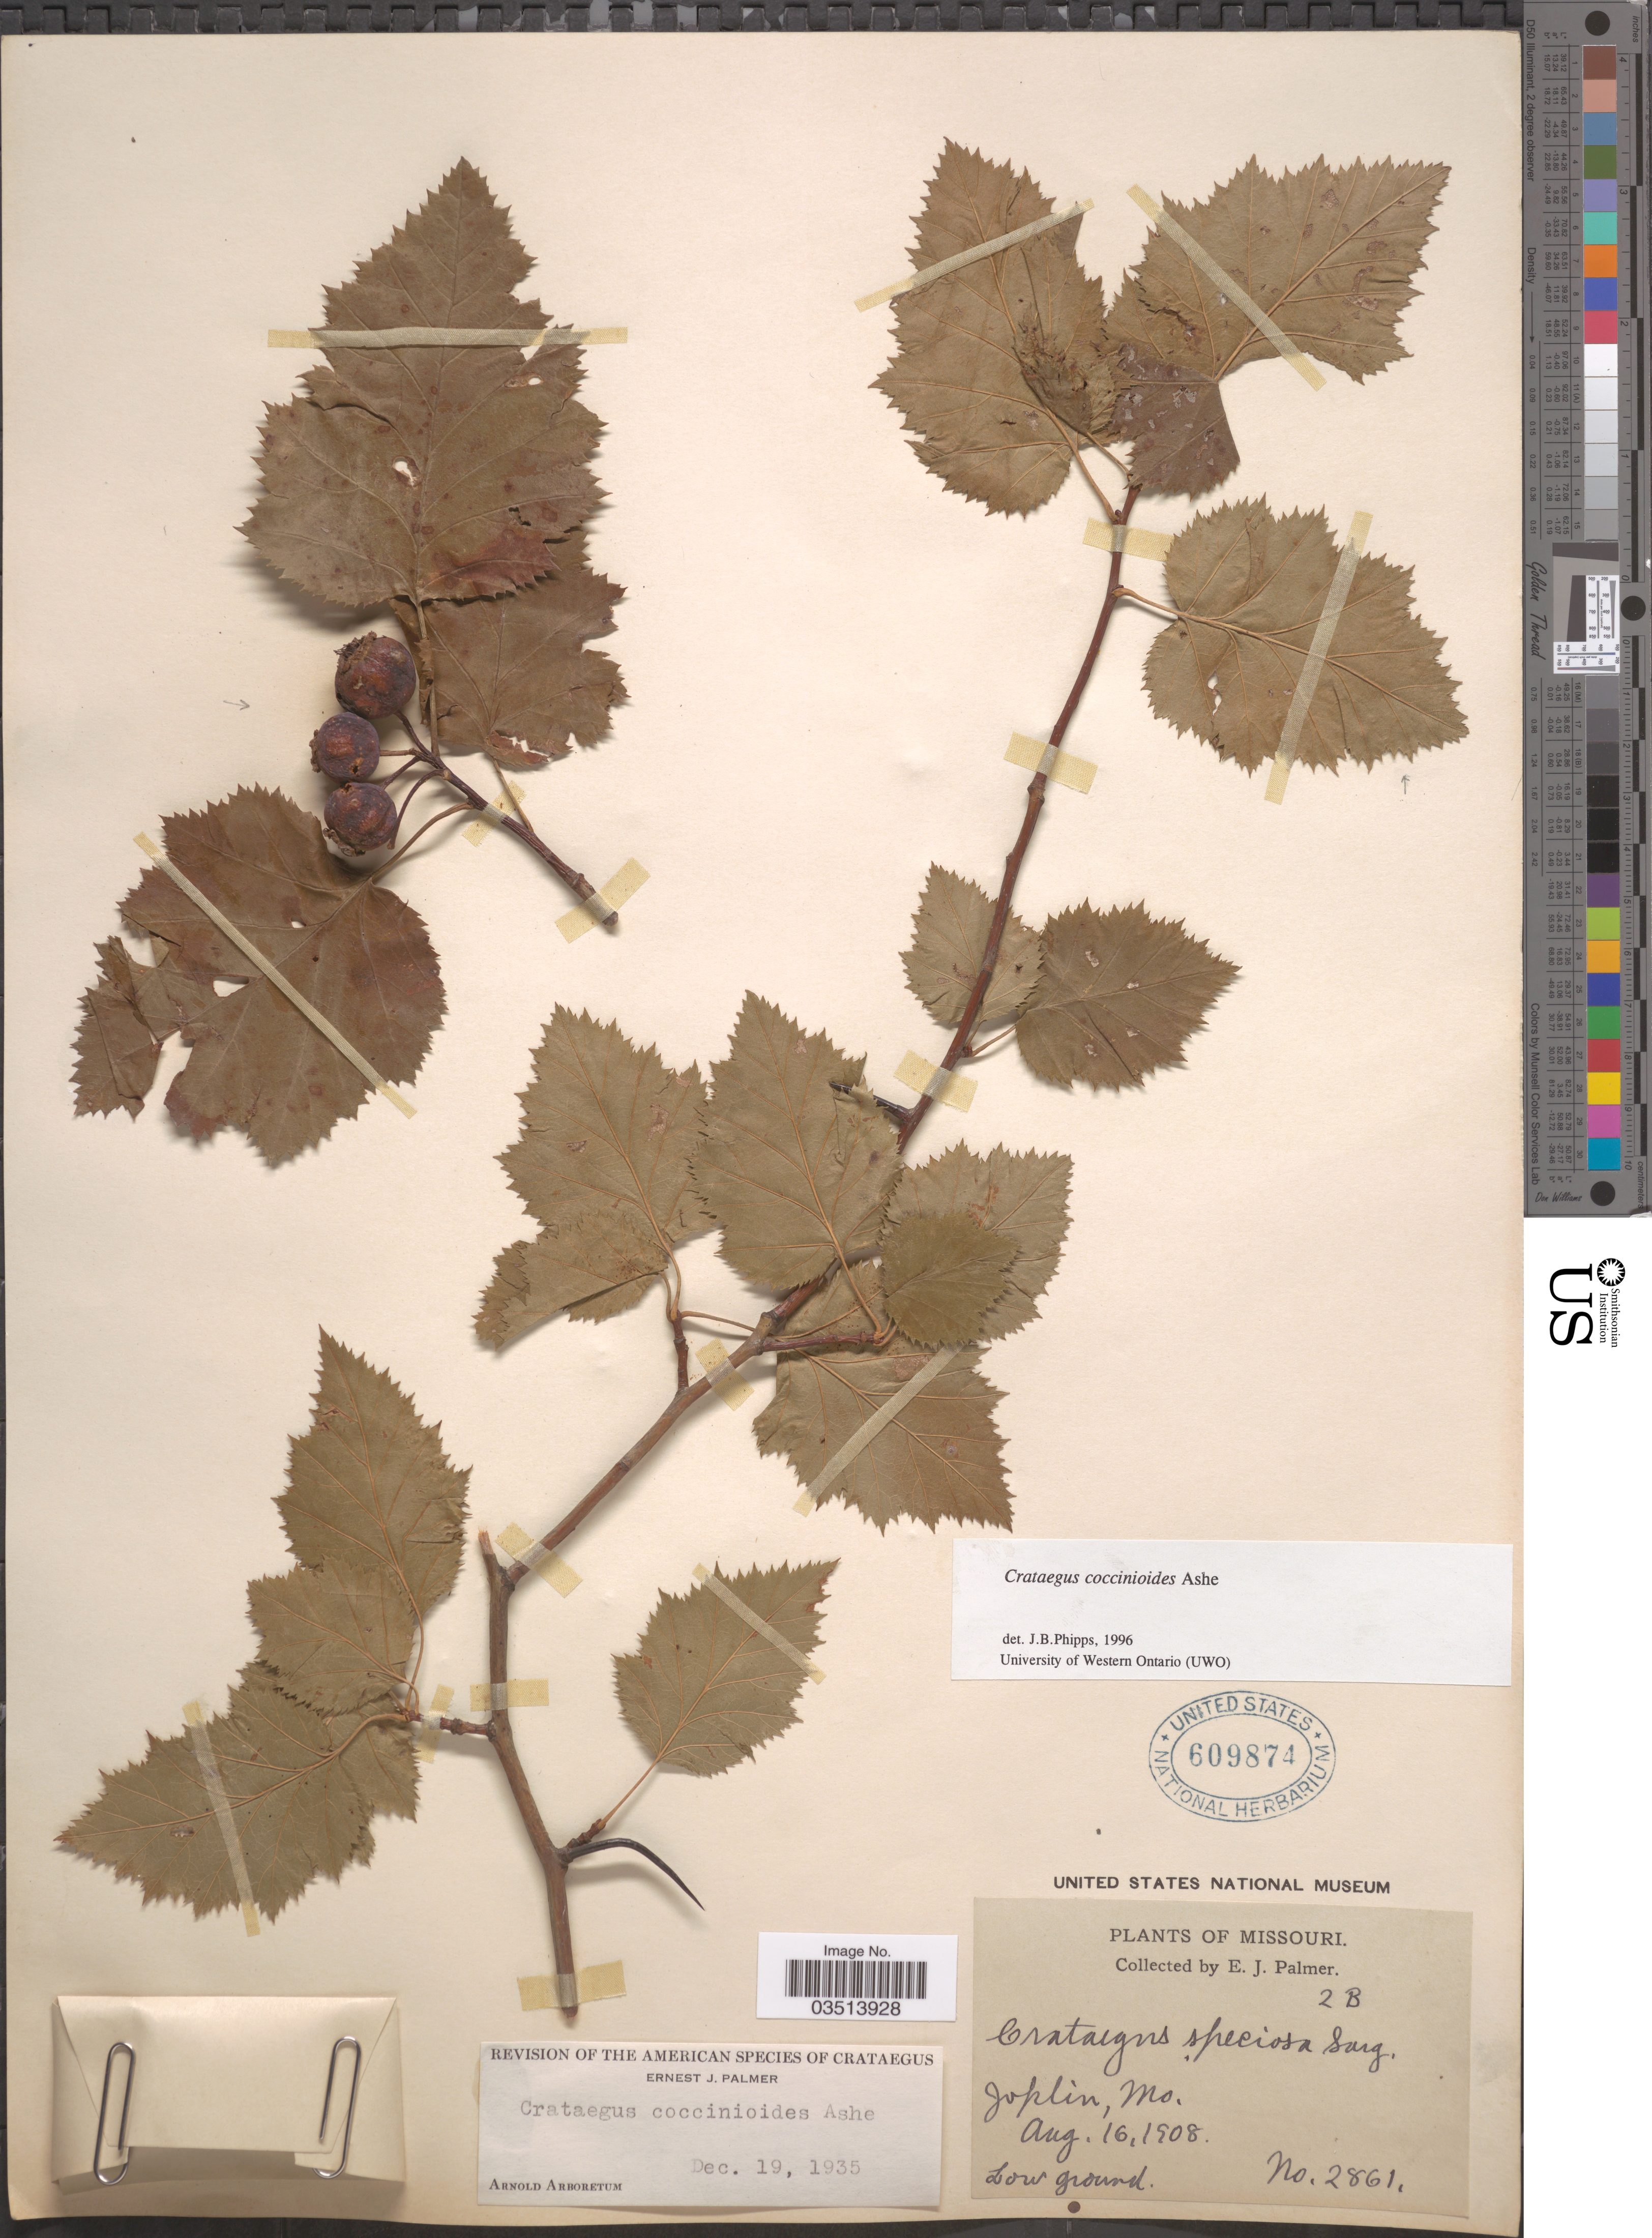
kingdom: Plantae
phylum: Tracheophyta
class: Magnoliopsida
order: Rosales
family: Rosaceae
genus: Crataegus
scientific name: Crataegus coccinioides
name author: Ashe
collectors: E. J. Palmer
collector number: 2861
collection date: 1908-08-16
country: United States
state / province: Missouri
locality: Joplin.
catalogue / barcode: US 609874